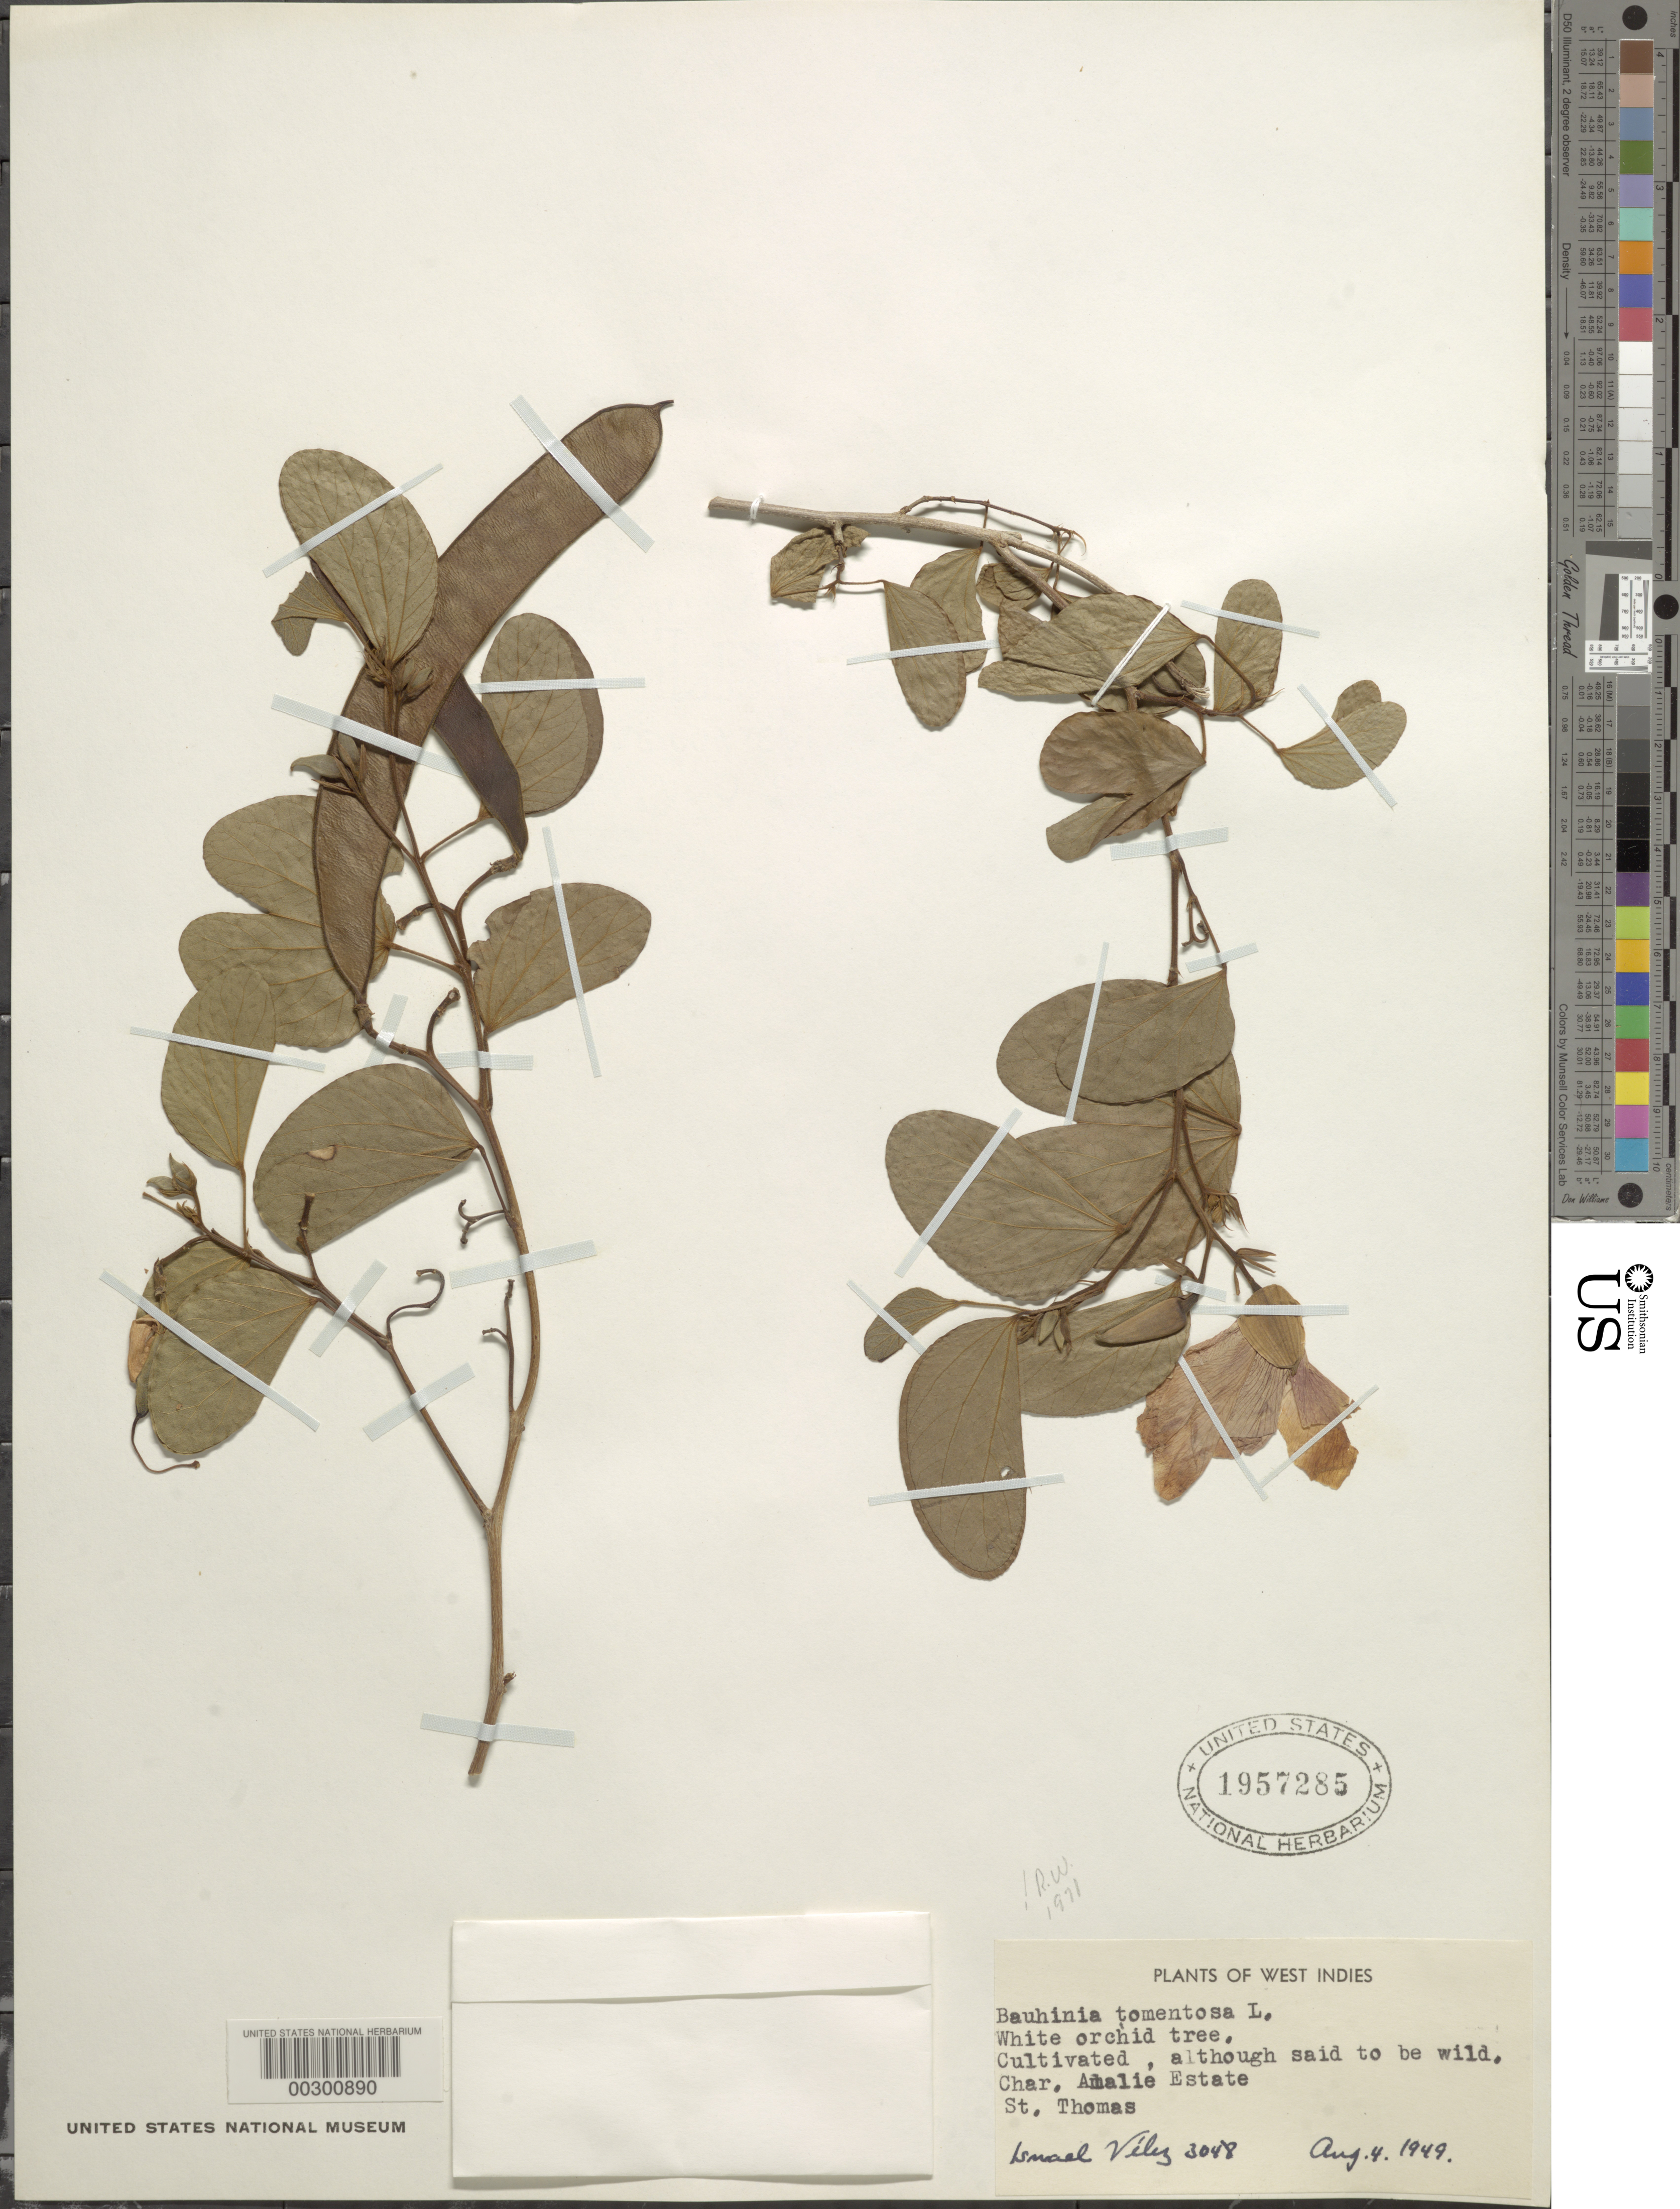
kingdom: Plantae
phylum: Tracheophyta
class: Magnoliopsida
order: Fabales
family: Fabaceae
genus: Bauhinia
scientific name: Bauhinia tomentosa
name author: L.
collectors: I. Vilez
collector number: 3048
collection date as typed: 04 Aug 1949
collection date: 1949-08-04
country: U.S. Virgin Islands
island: St. Thomas Island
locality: Char. amalie estate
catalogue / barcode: US 1957285